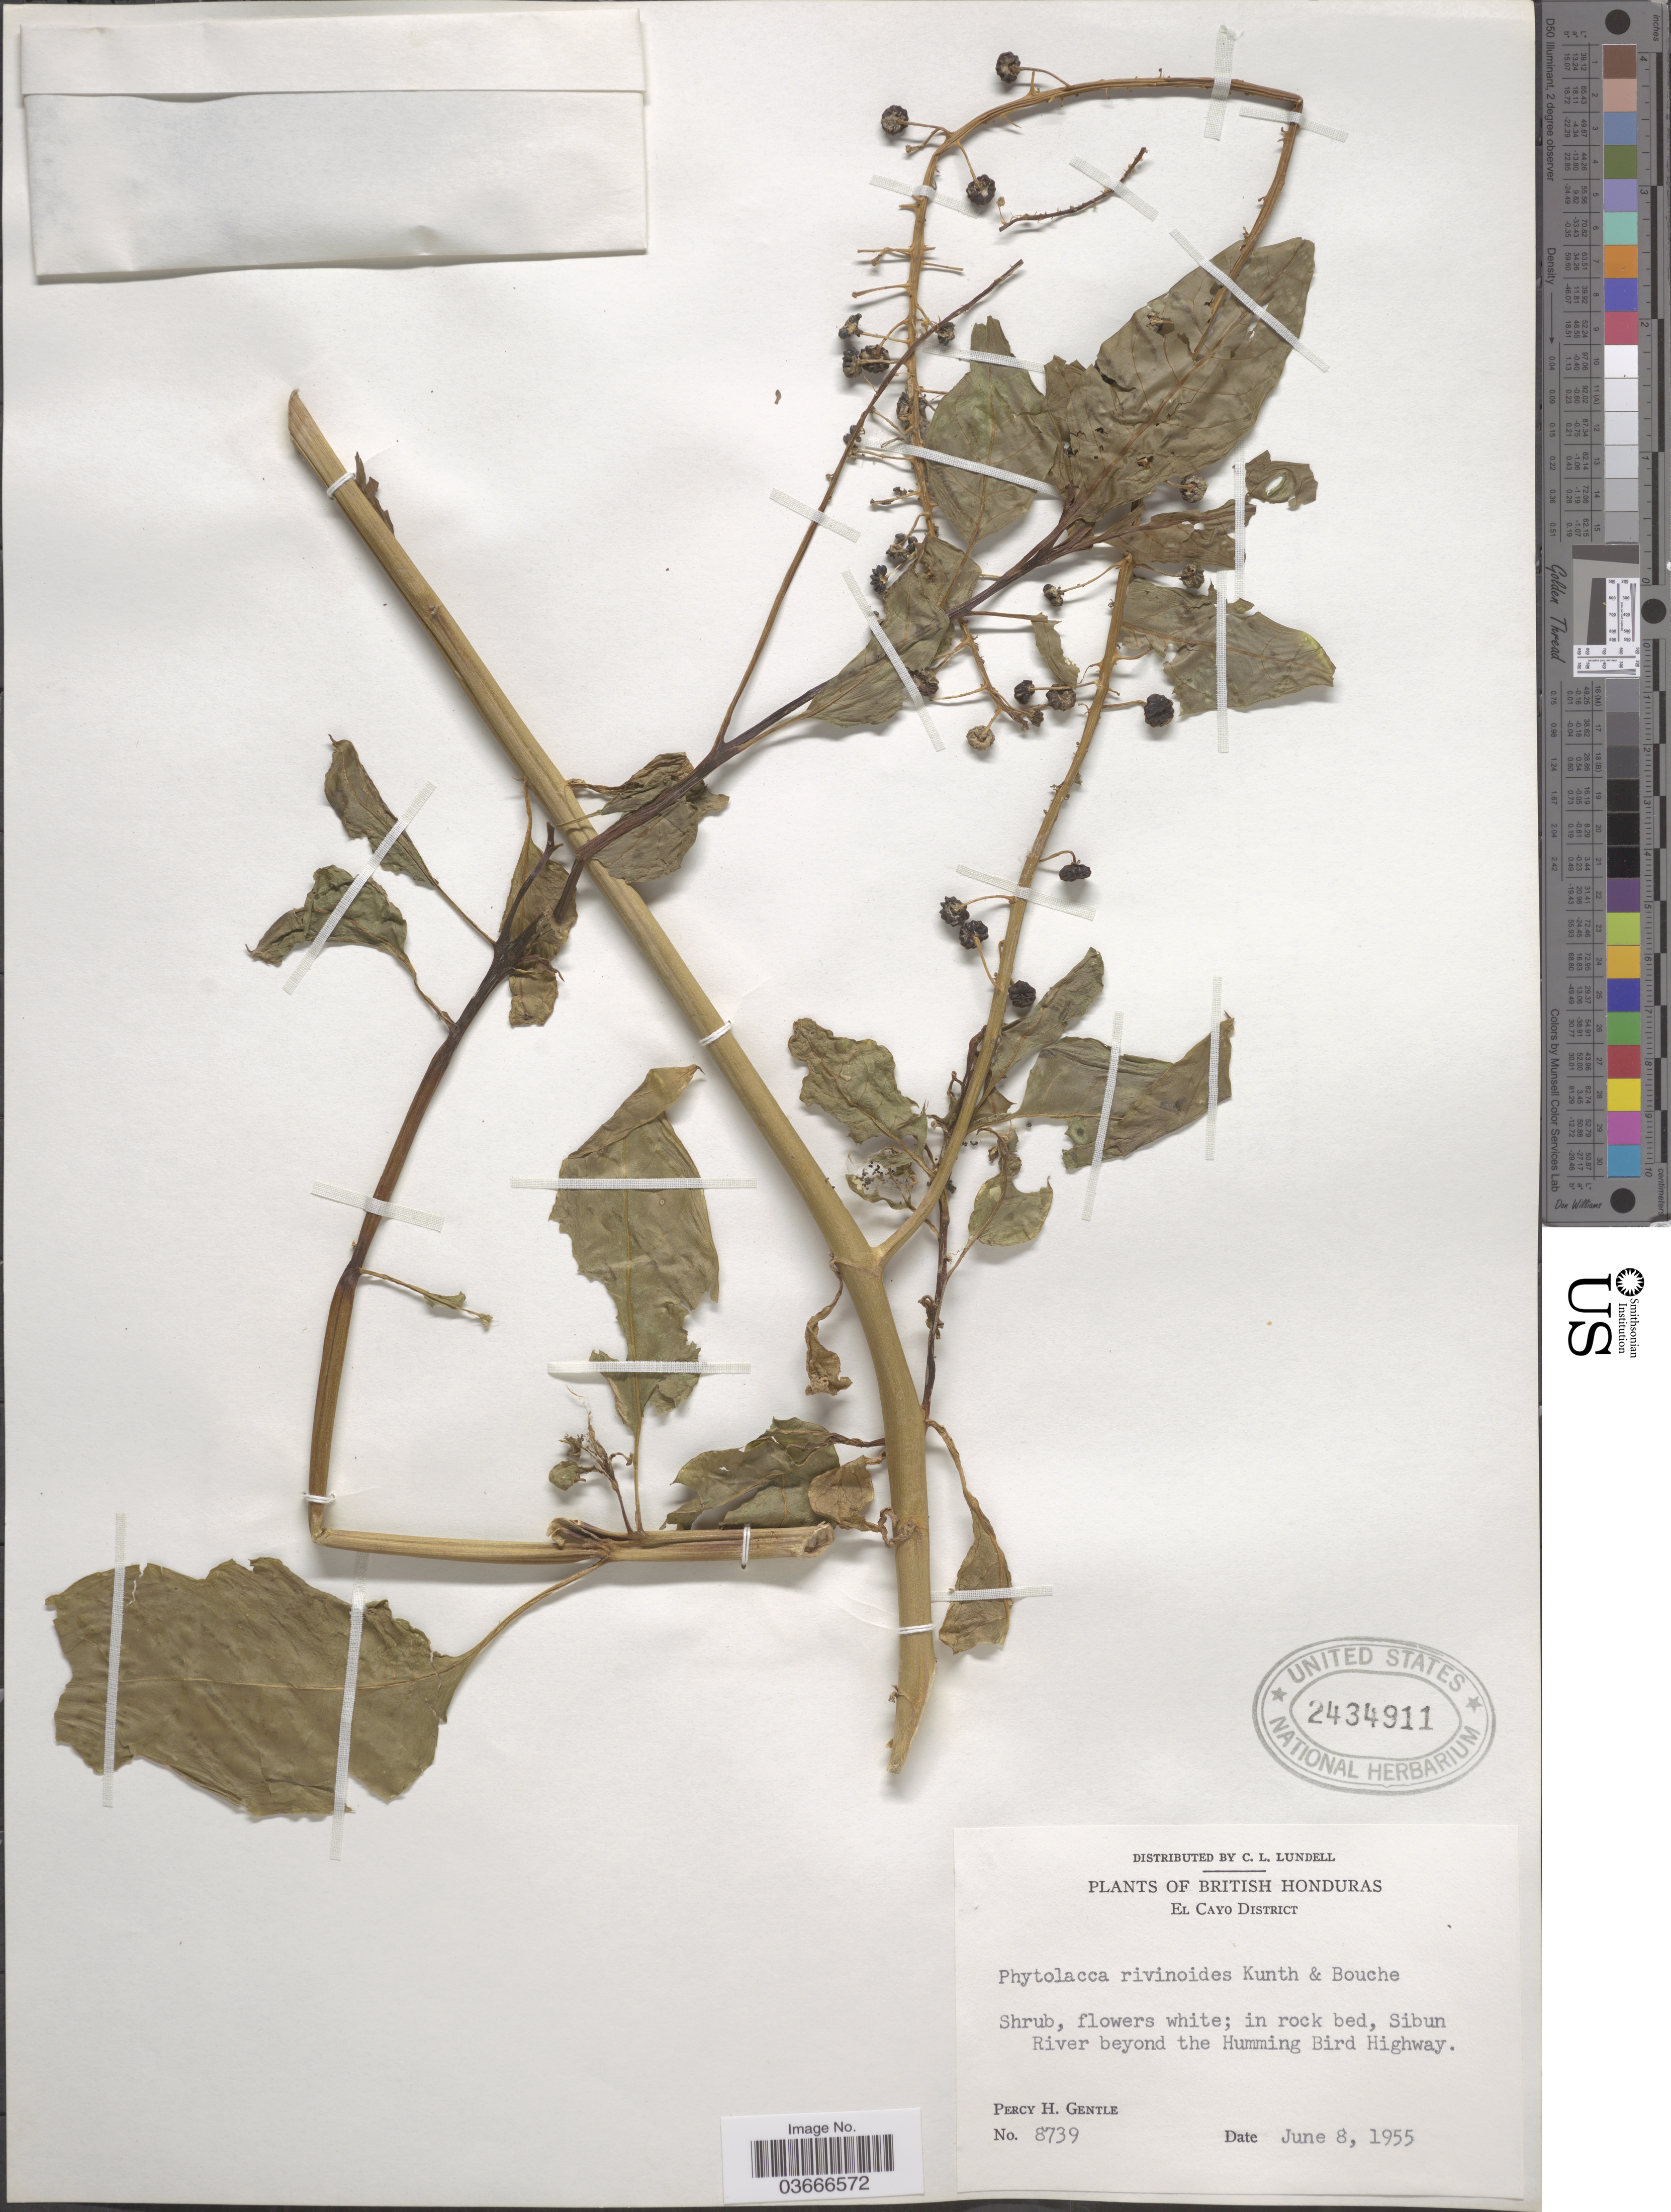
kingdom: Plantae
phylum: Tracheophyta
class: Magnoliopsida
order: Caryophyllales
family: Phytolaccaceae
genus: Phytolacca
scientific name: Phytolacca rivinoides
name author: Kunth & C.D. Bouché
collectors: P. H. Gentle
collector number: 8739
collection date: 1955-06-08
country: Belize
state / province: Cayo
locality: British Honduras. El Cayo District. Sibun River beyond the Humming Bird Highway.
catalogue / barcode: US 2434911